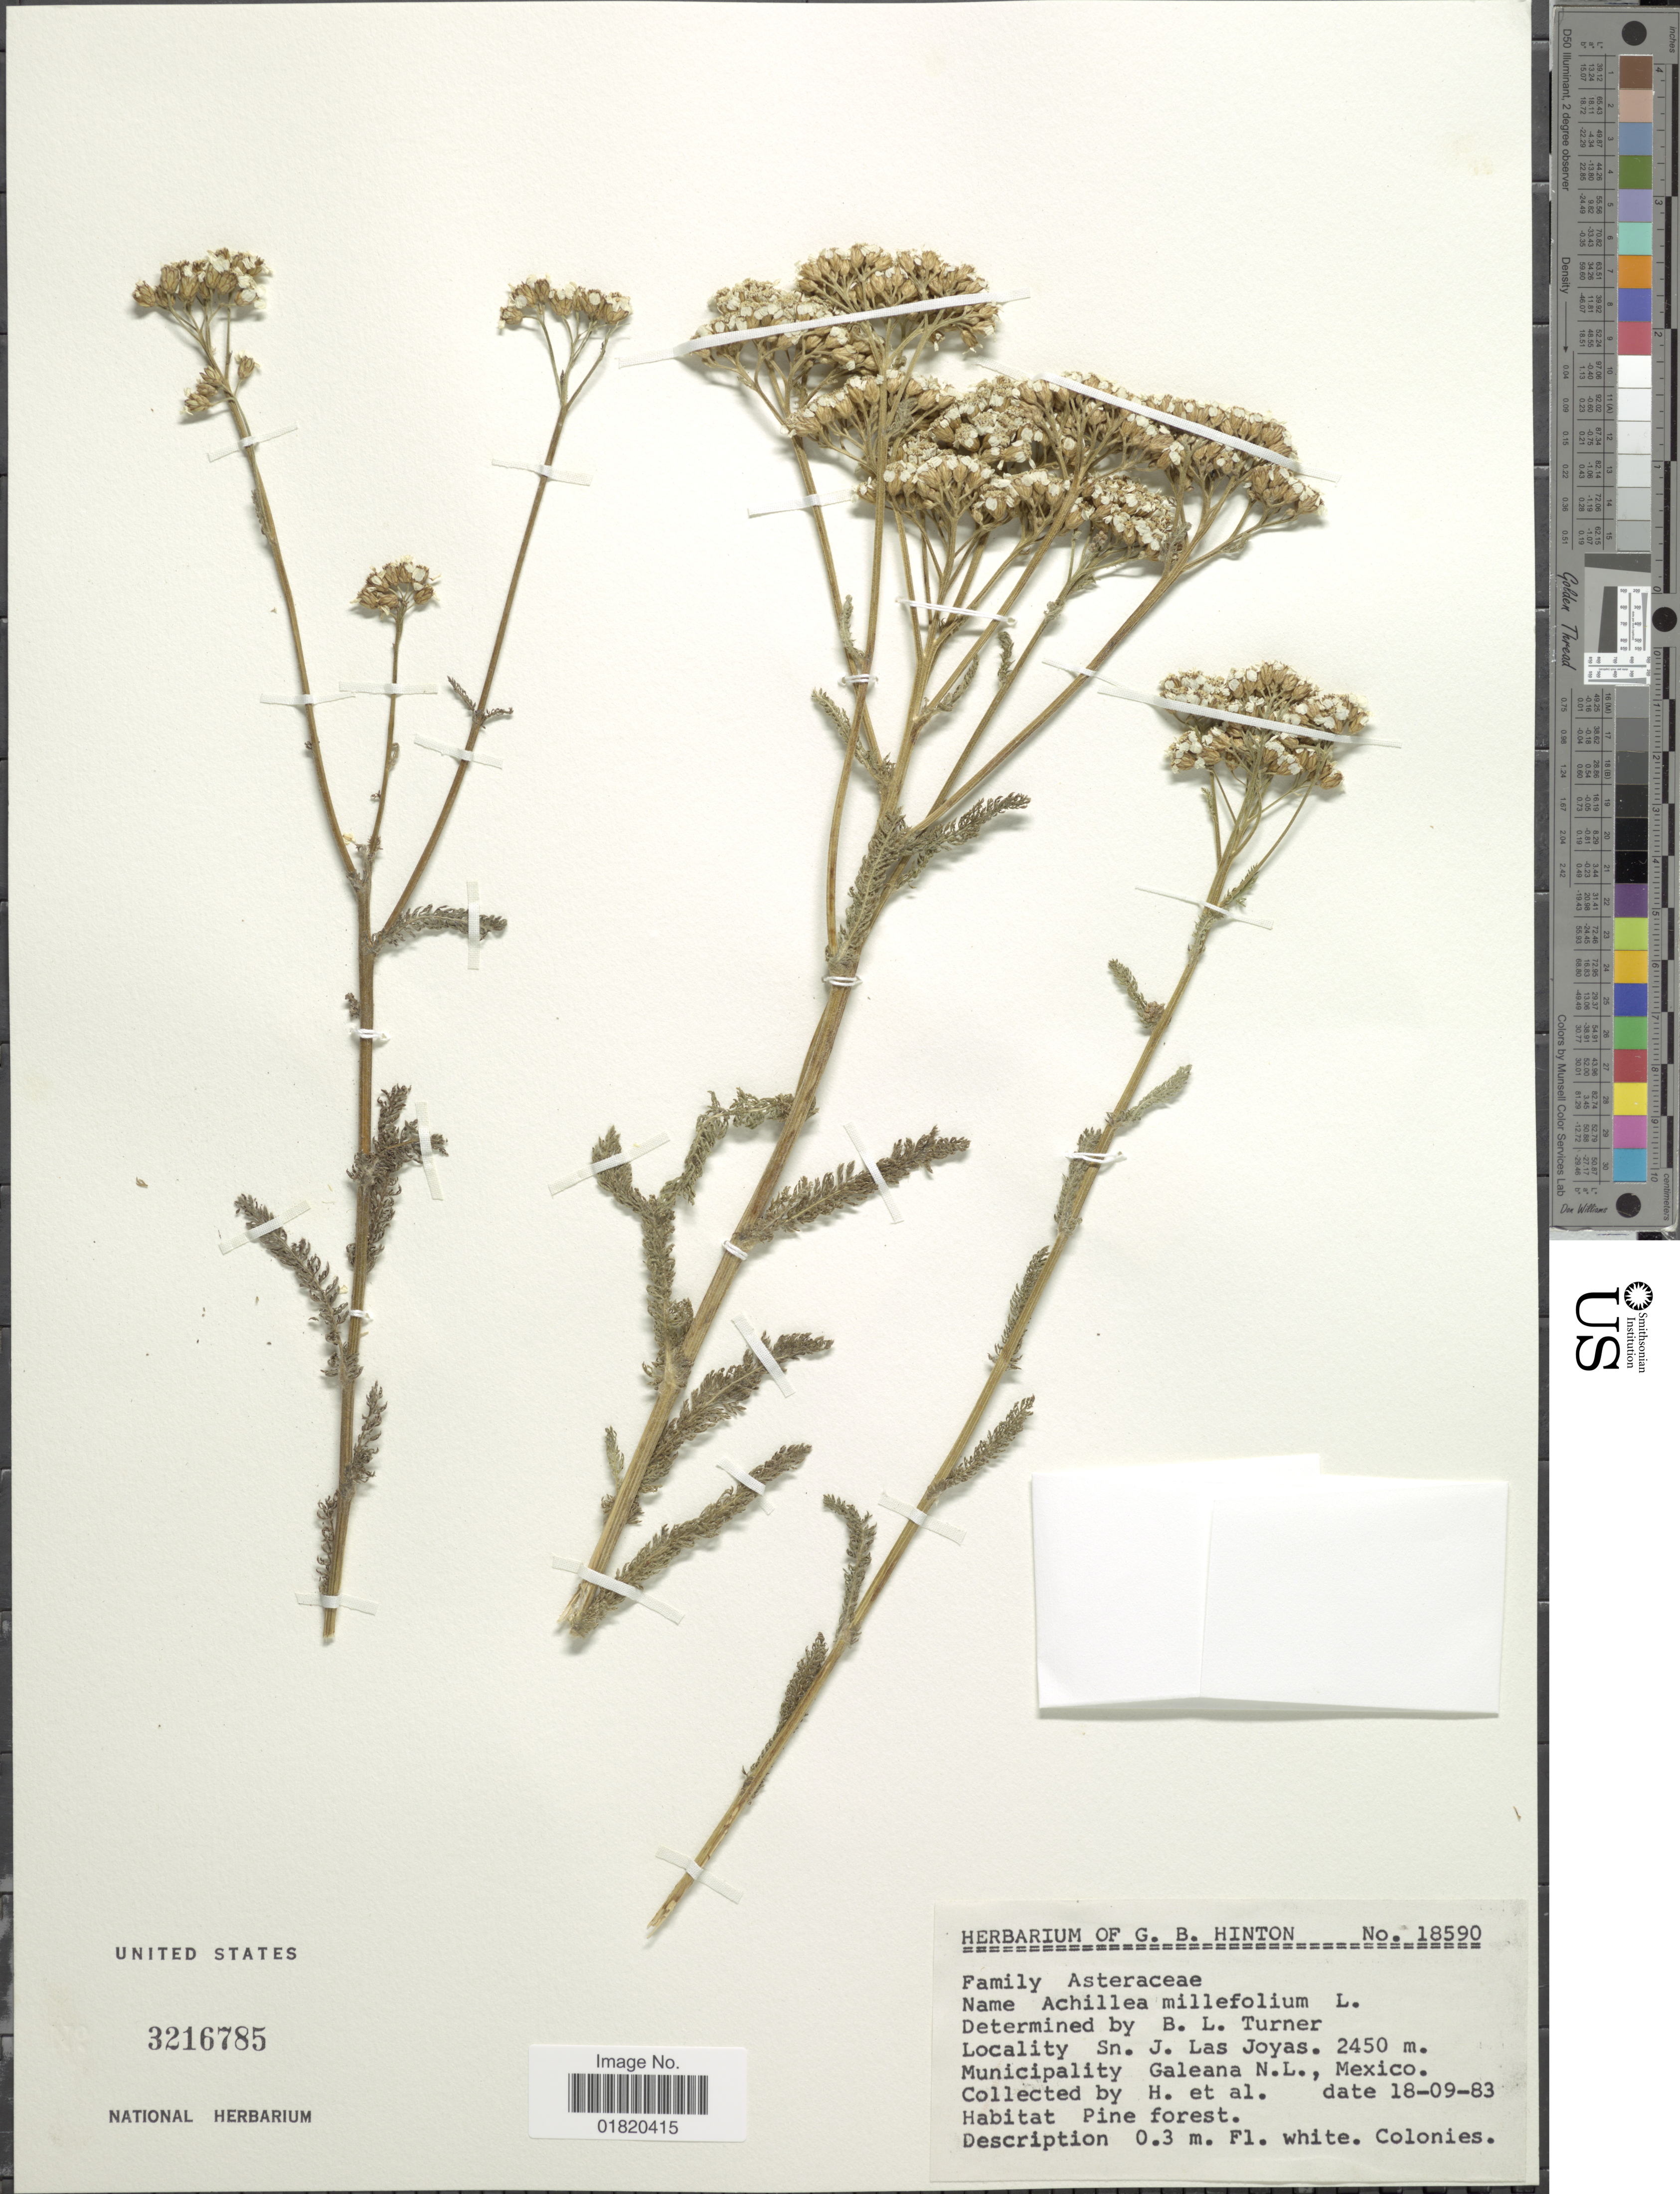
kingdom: Plantae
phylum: Tracheophyta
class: Magnoliopsida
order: Asterales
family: Asteraceae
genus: Achillea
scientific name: Achillea millefolium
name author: L.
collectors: G. B. Hinton & et al.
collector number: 18590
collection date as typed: Transcribed d/m/y: 18/9/83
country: Mexico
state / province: Nuevo León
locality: Sn. J. Las Joyas. Municipality Galeana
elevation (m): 2450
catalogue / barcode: US 3216785